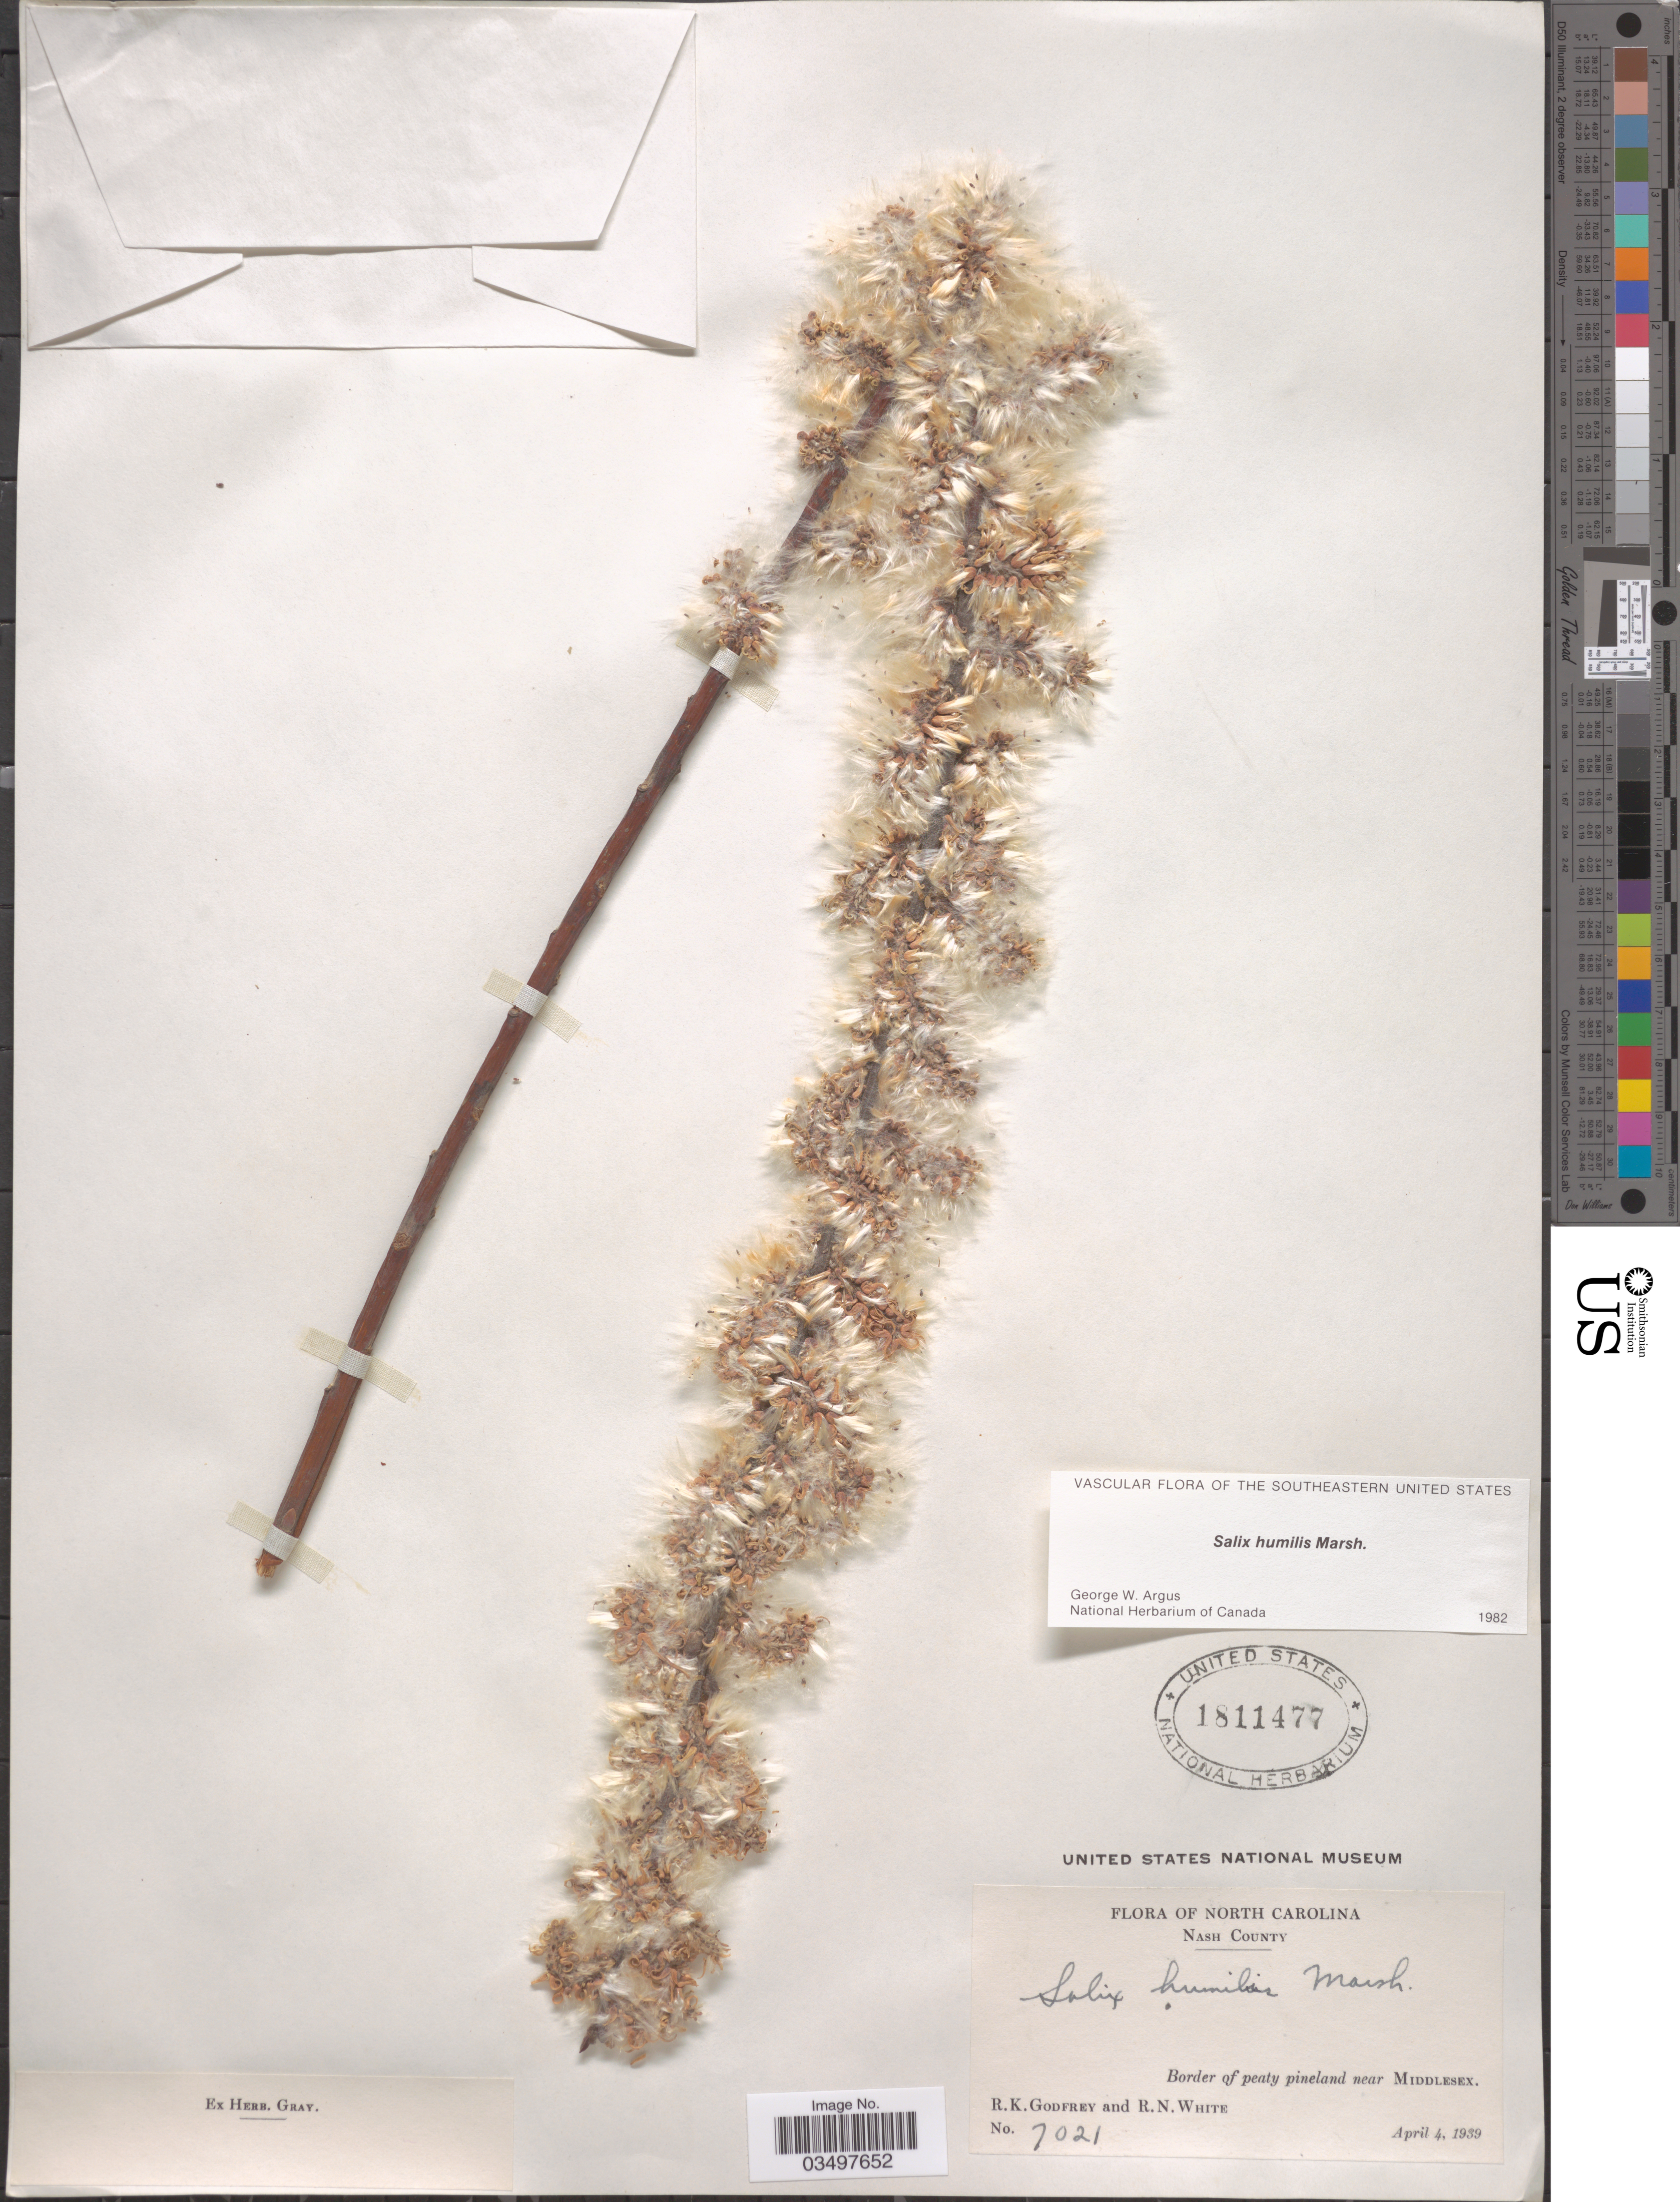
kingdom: Plantae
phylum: Tracheophyta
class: Magnoliopsida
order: Malpighiales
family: Salicaceae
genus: Salix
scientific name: Salix humilis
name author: Marshall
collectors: R. K. Godfrey & R. N. White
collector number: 7021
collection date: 1939-04-04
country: United States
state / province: North Carolina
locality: Nash County. Border of peaty pineland near Middlesex.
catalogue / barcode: US 1811477